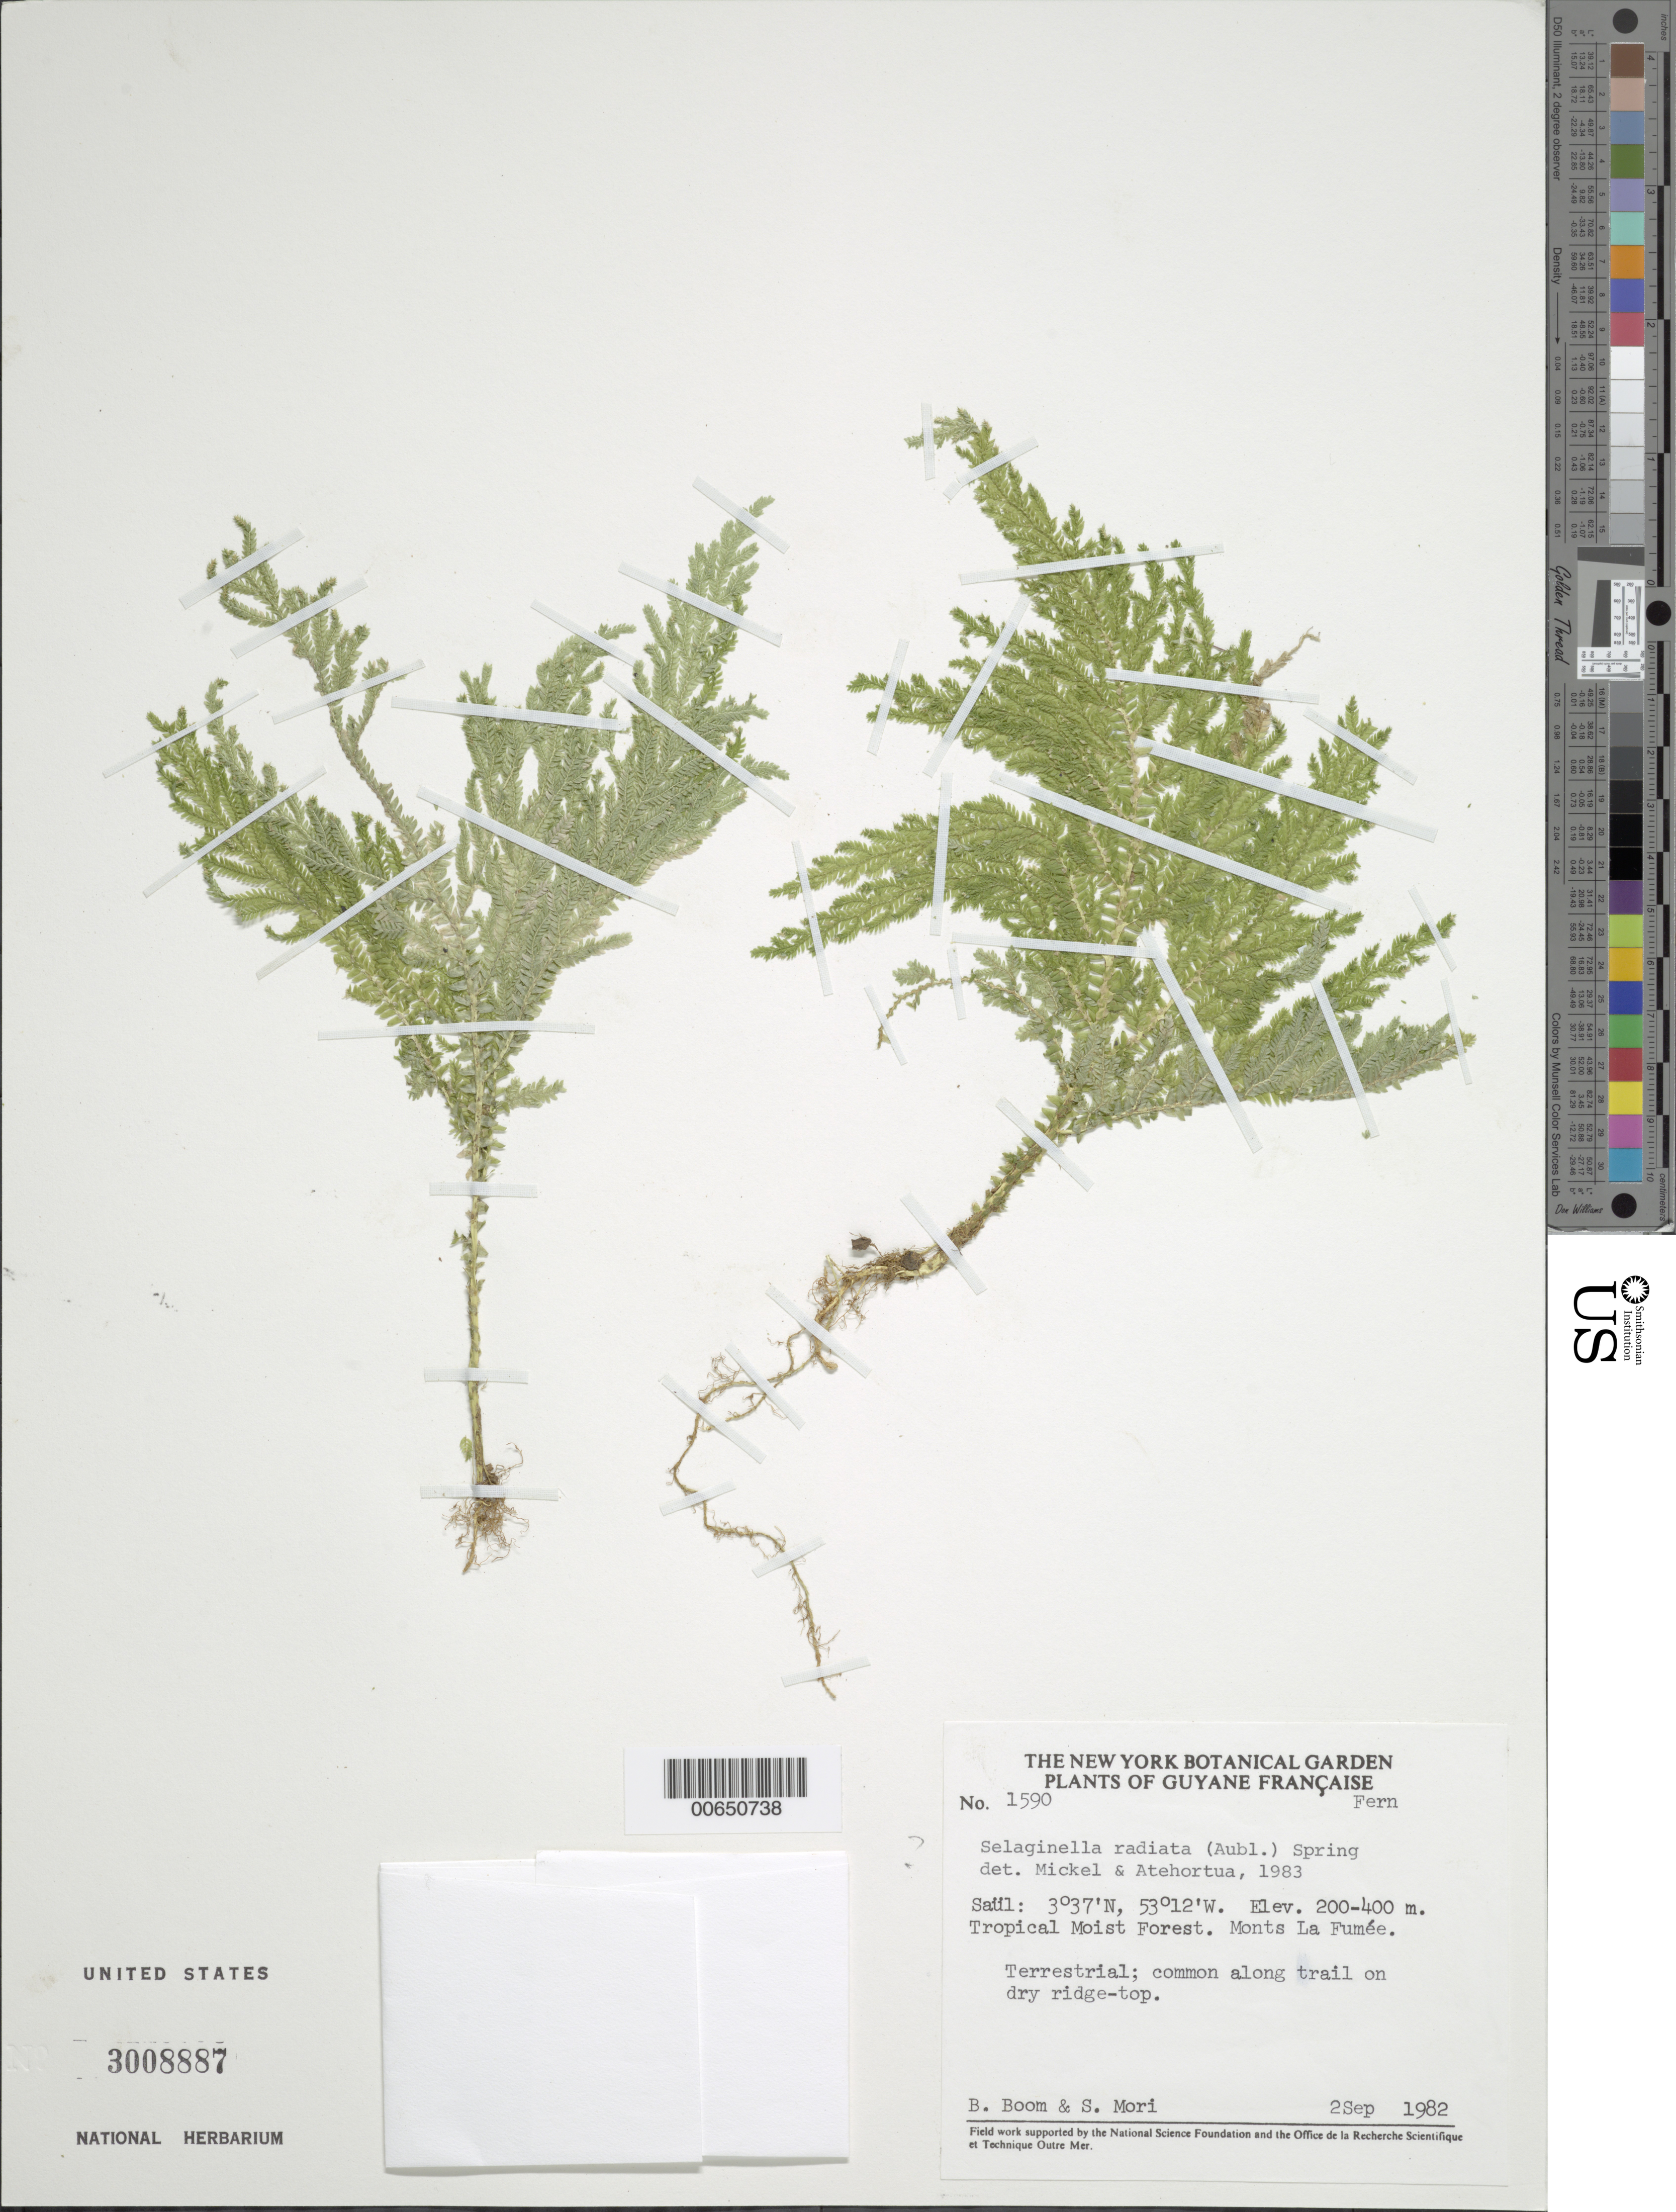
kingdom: Plantae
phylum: Tracheophyta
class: Lycopodiopsida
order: Selaginellales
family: Selaginellaceae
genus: Selaginella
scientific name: Selaginella radiata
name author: (Aubl.) Spring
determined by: Mickel, J. T.; Atehortúa, L. G.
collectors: B. M. Boom & S. Mori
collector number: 1590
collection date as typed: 2-Sep-82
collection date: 1982-09-02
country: French Guiana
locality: Saül, Monts La Fumée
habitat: Tropical moist forest; along trail on dry ridge top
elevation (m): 200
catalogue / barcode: US 3008887